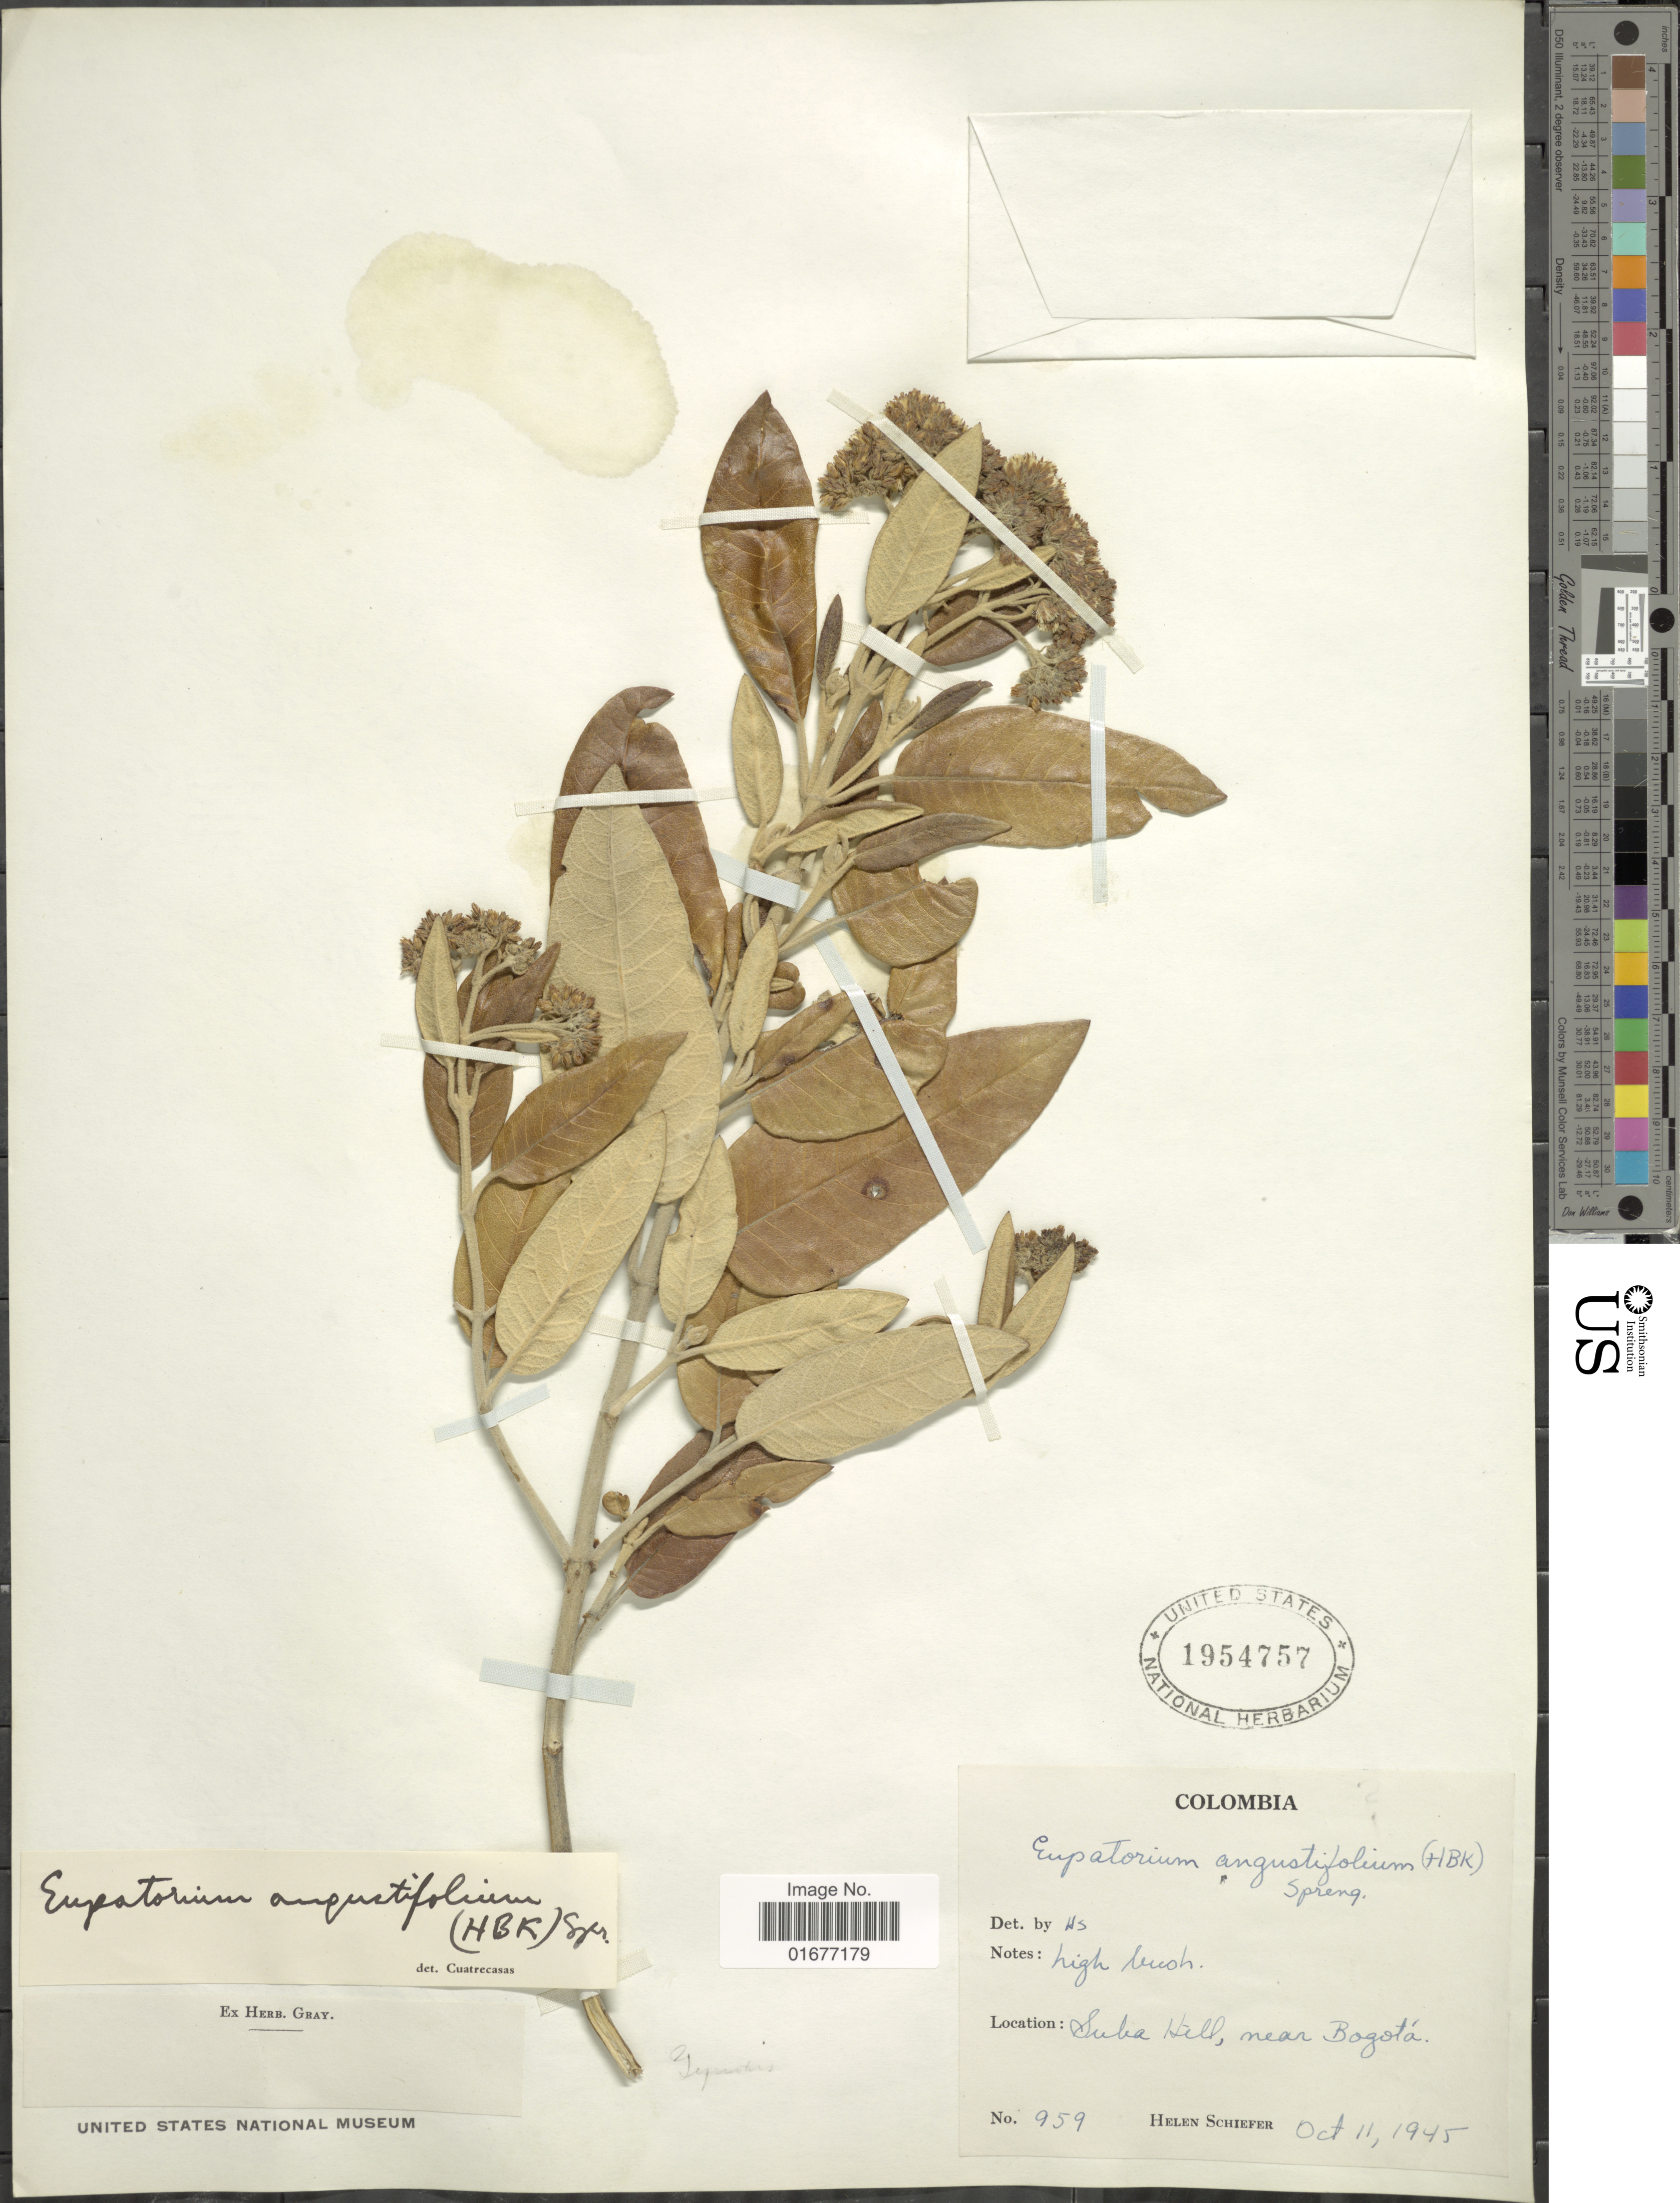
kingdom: Plantae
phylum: Tracheophyta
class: Magnoliopsida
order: Asterales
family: Asteraceae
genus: Ageratina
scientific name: Ageratina angustifolia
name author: (Kunth) R.M. King & H. Rob.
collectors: H. Schiefer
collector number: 959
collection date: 1945-09-11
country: Colombia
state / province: Bogota D.C.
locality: Suba Hill, near Bogota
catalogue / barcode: US 1954757